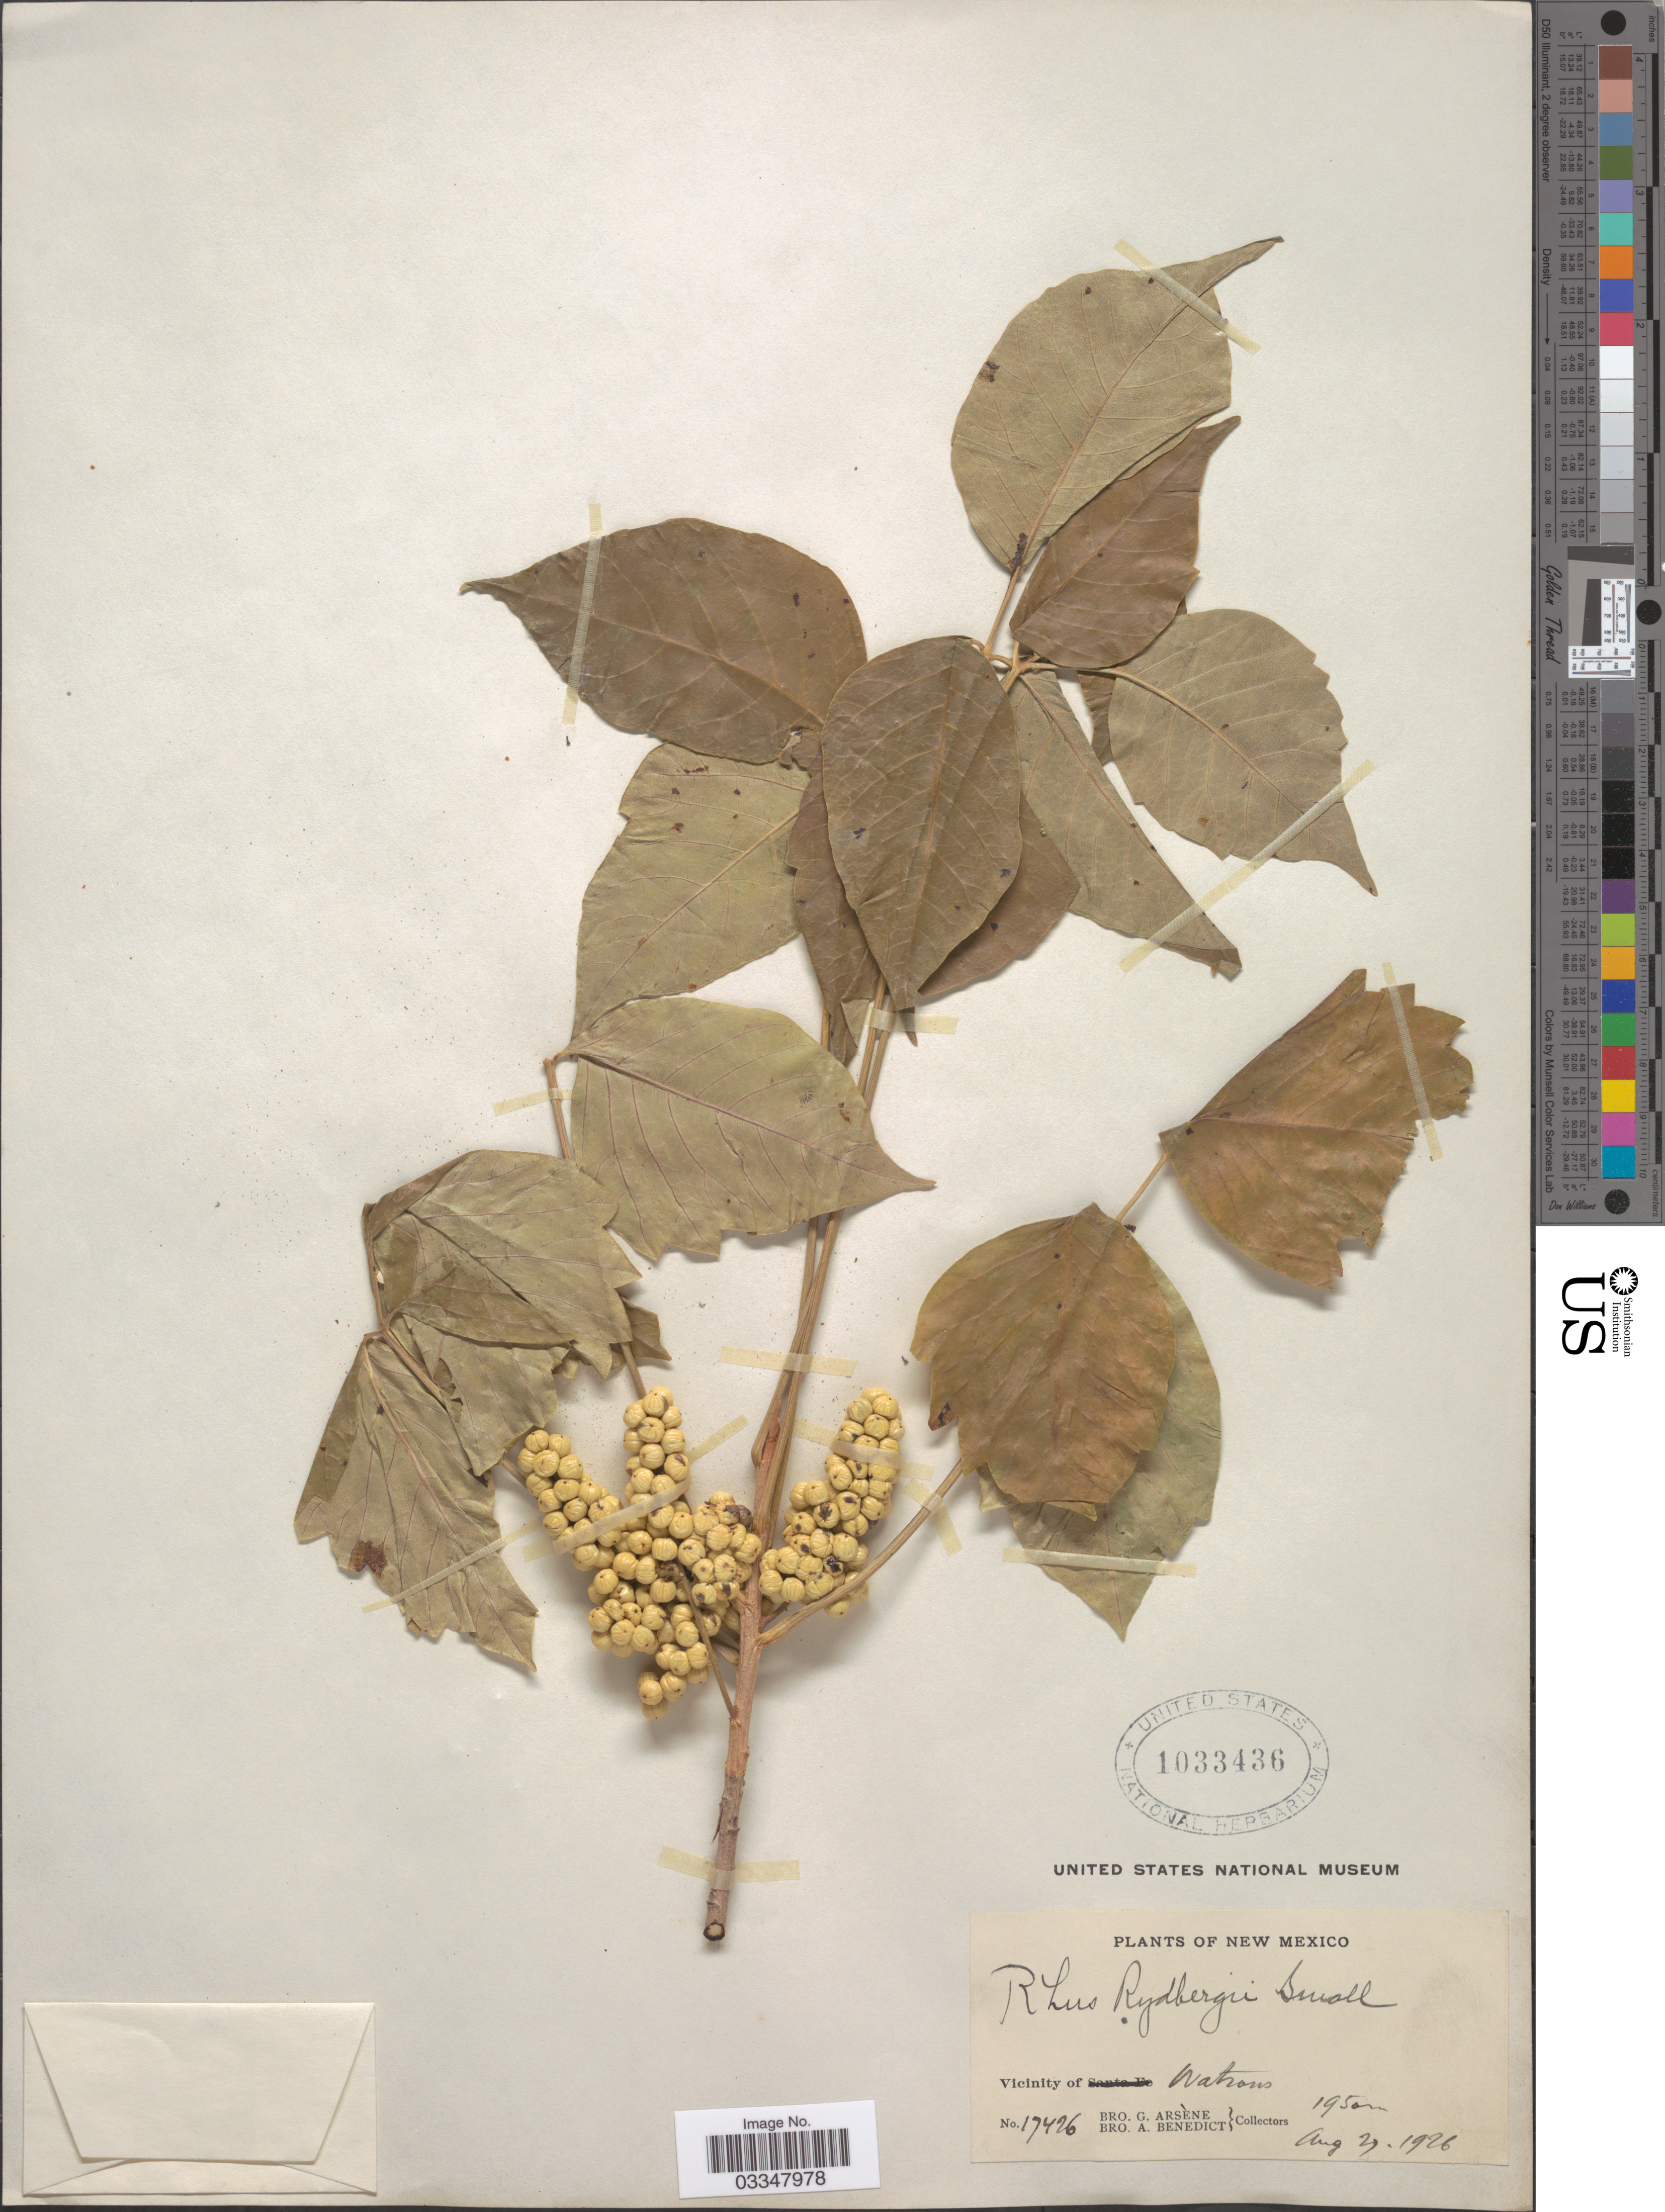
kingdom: Plantae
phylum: Tracheophyta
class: Magnoliopsida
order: Sapindales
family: Anacardiaceae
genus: Toxicodendron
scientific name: Toxicodendron radicans subsp. rydbergii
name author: (Small & Rydb.) Á. Löve & D. Löve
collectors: Bro. G. Arsène & Bro. A. Benedict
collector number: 17426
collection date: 1926-08-29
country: United States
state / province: New Mexico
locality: Vicinity of Watrous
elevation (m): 1950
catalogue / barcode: US 1033436